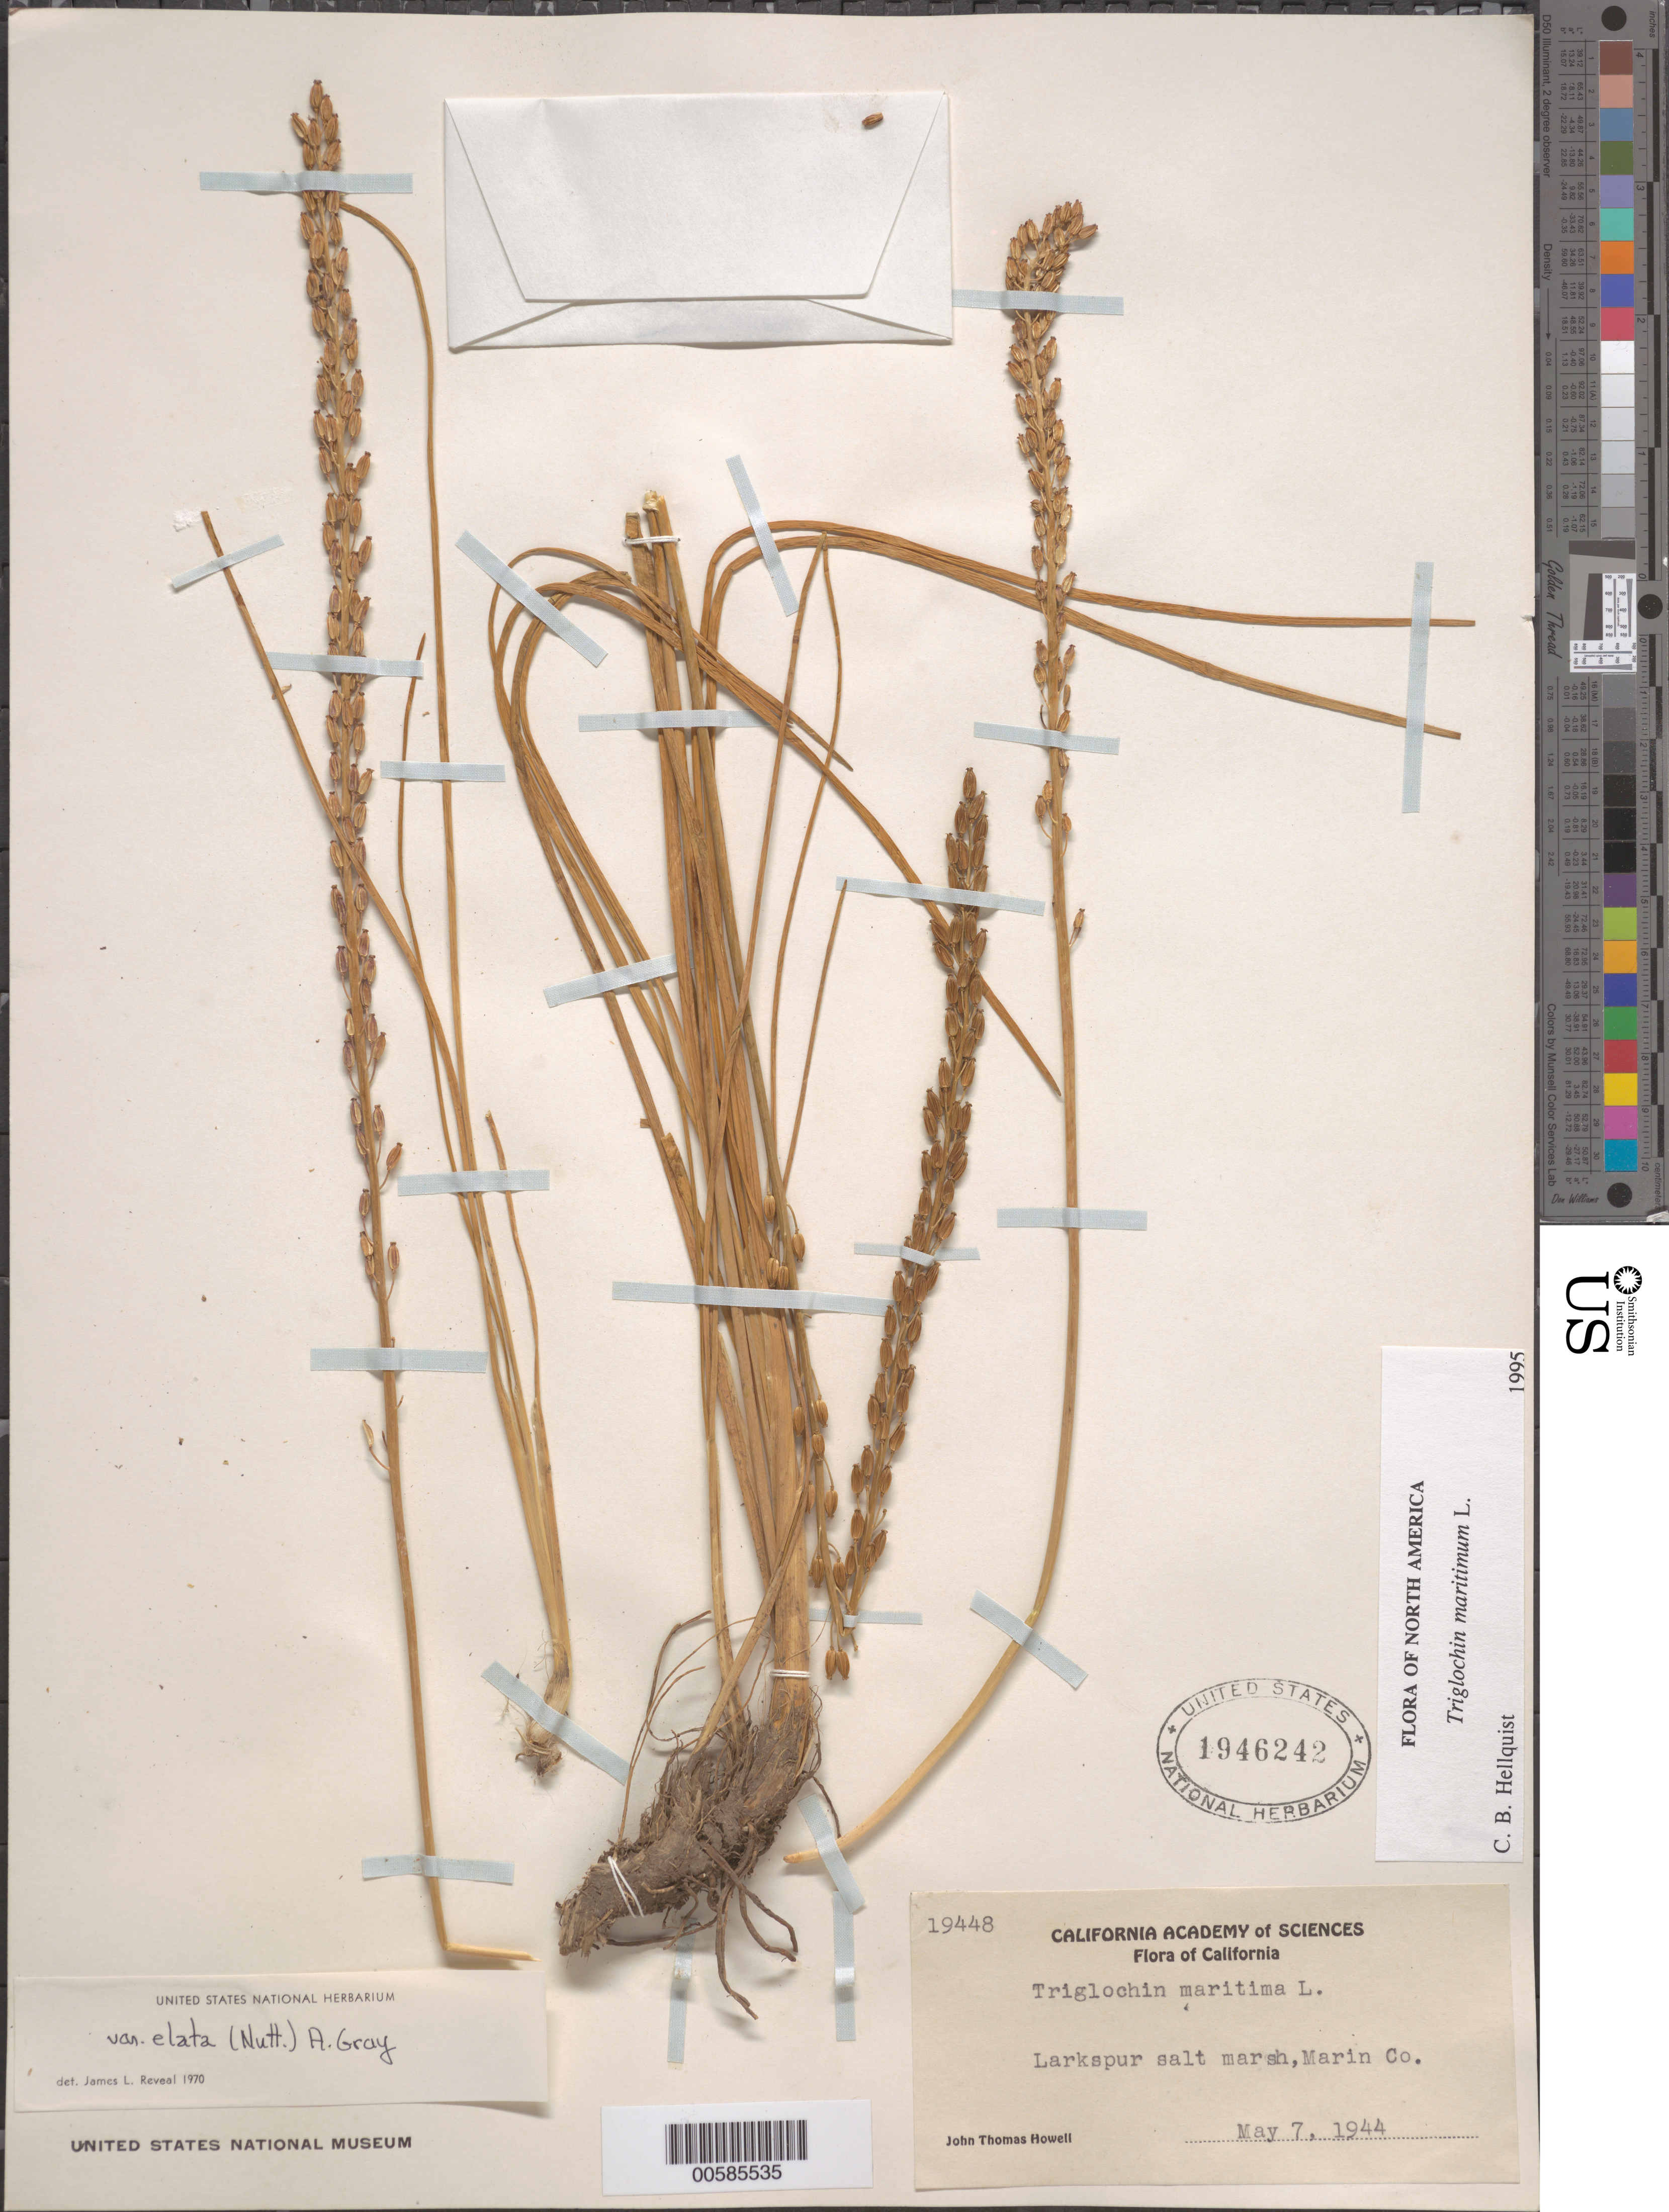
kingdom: Plantae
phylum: Tracheophyta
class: Liliopsida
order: Alismatales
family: Juncaginaceae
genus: Triglochin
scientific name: Triglochin maritima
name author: L.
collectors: J. T. Howell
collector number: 19448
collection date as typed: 07 May 1944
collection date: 1944-05-07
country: United States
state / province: California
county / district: Marin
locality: Larkspur salt marsh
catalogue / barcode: US 1946242